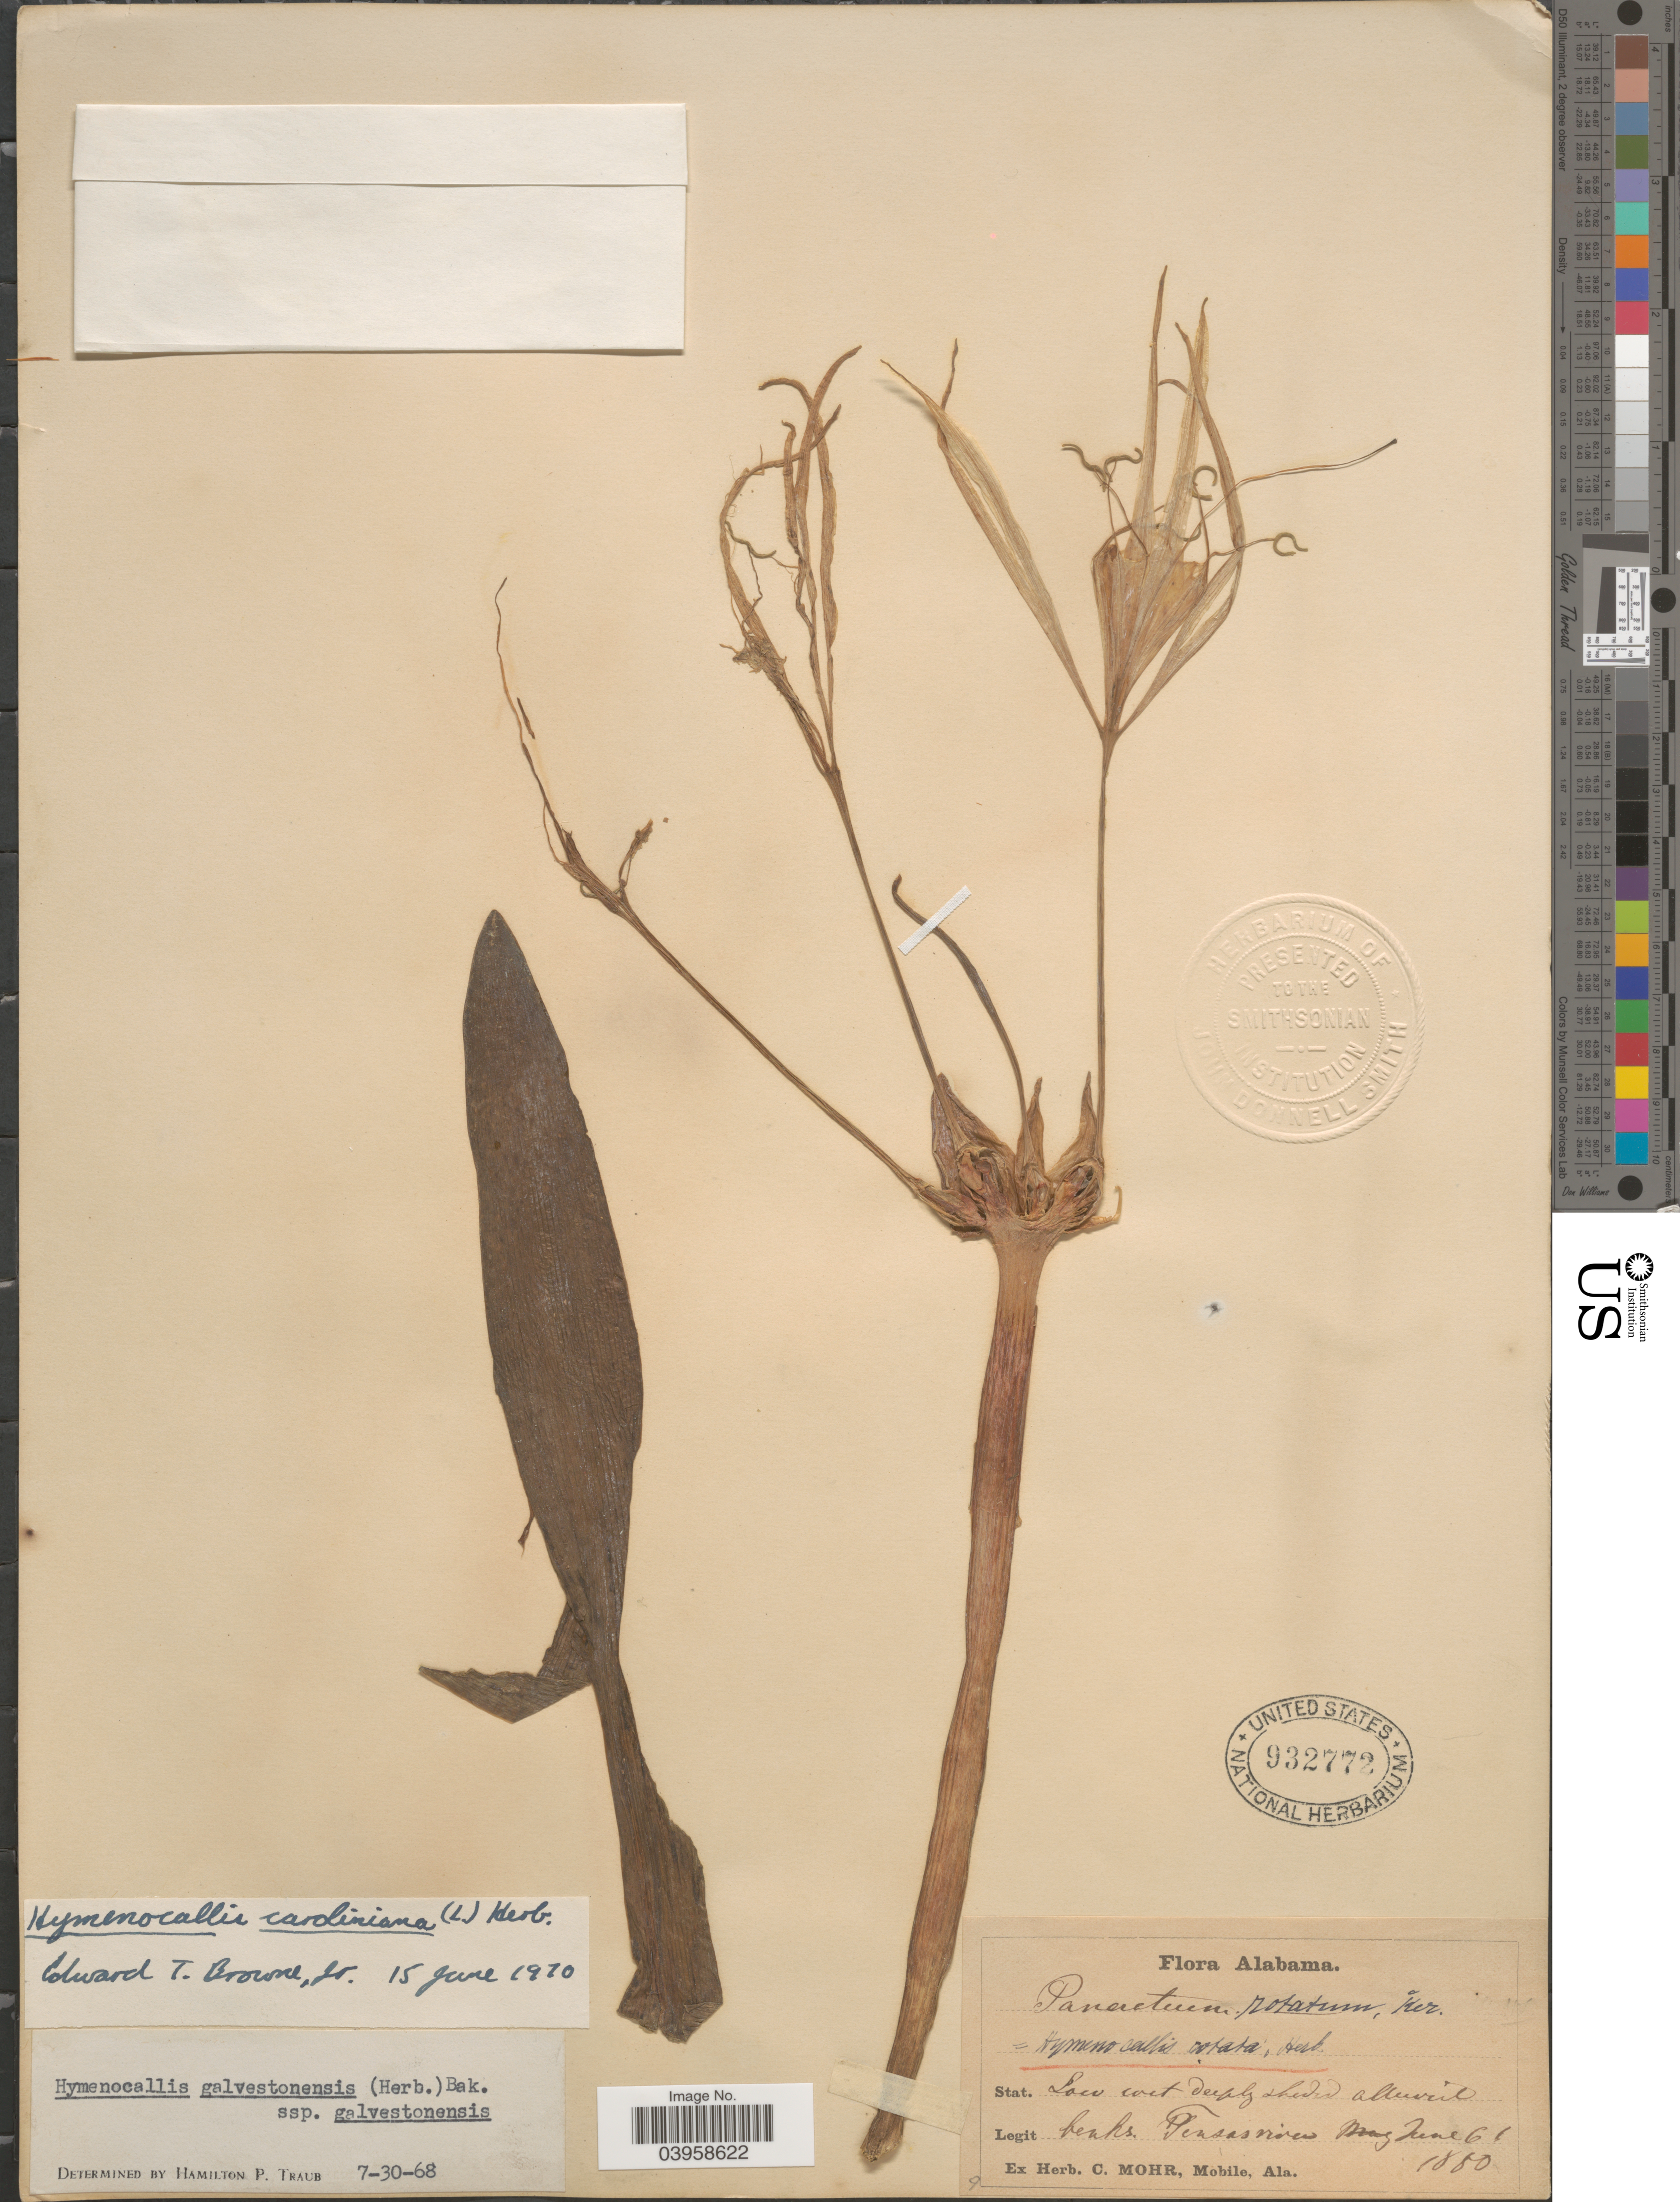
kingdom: Plantae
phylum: Tracheophyta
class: Liliopsida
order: Asparagales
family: Amaryllidaceae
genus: Hymenocallis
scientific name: Hymenocallis caroliniana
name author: (L.) Herb.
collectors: ex herb. C. Mohr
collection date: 1880-06-06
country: United States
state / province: Alabama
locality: Stat. Low wet deeply shaded alluvial banks. Tensas river.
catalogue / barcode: US 932772